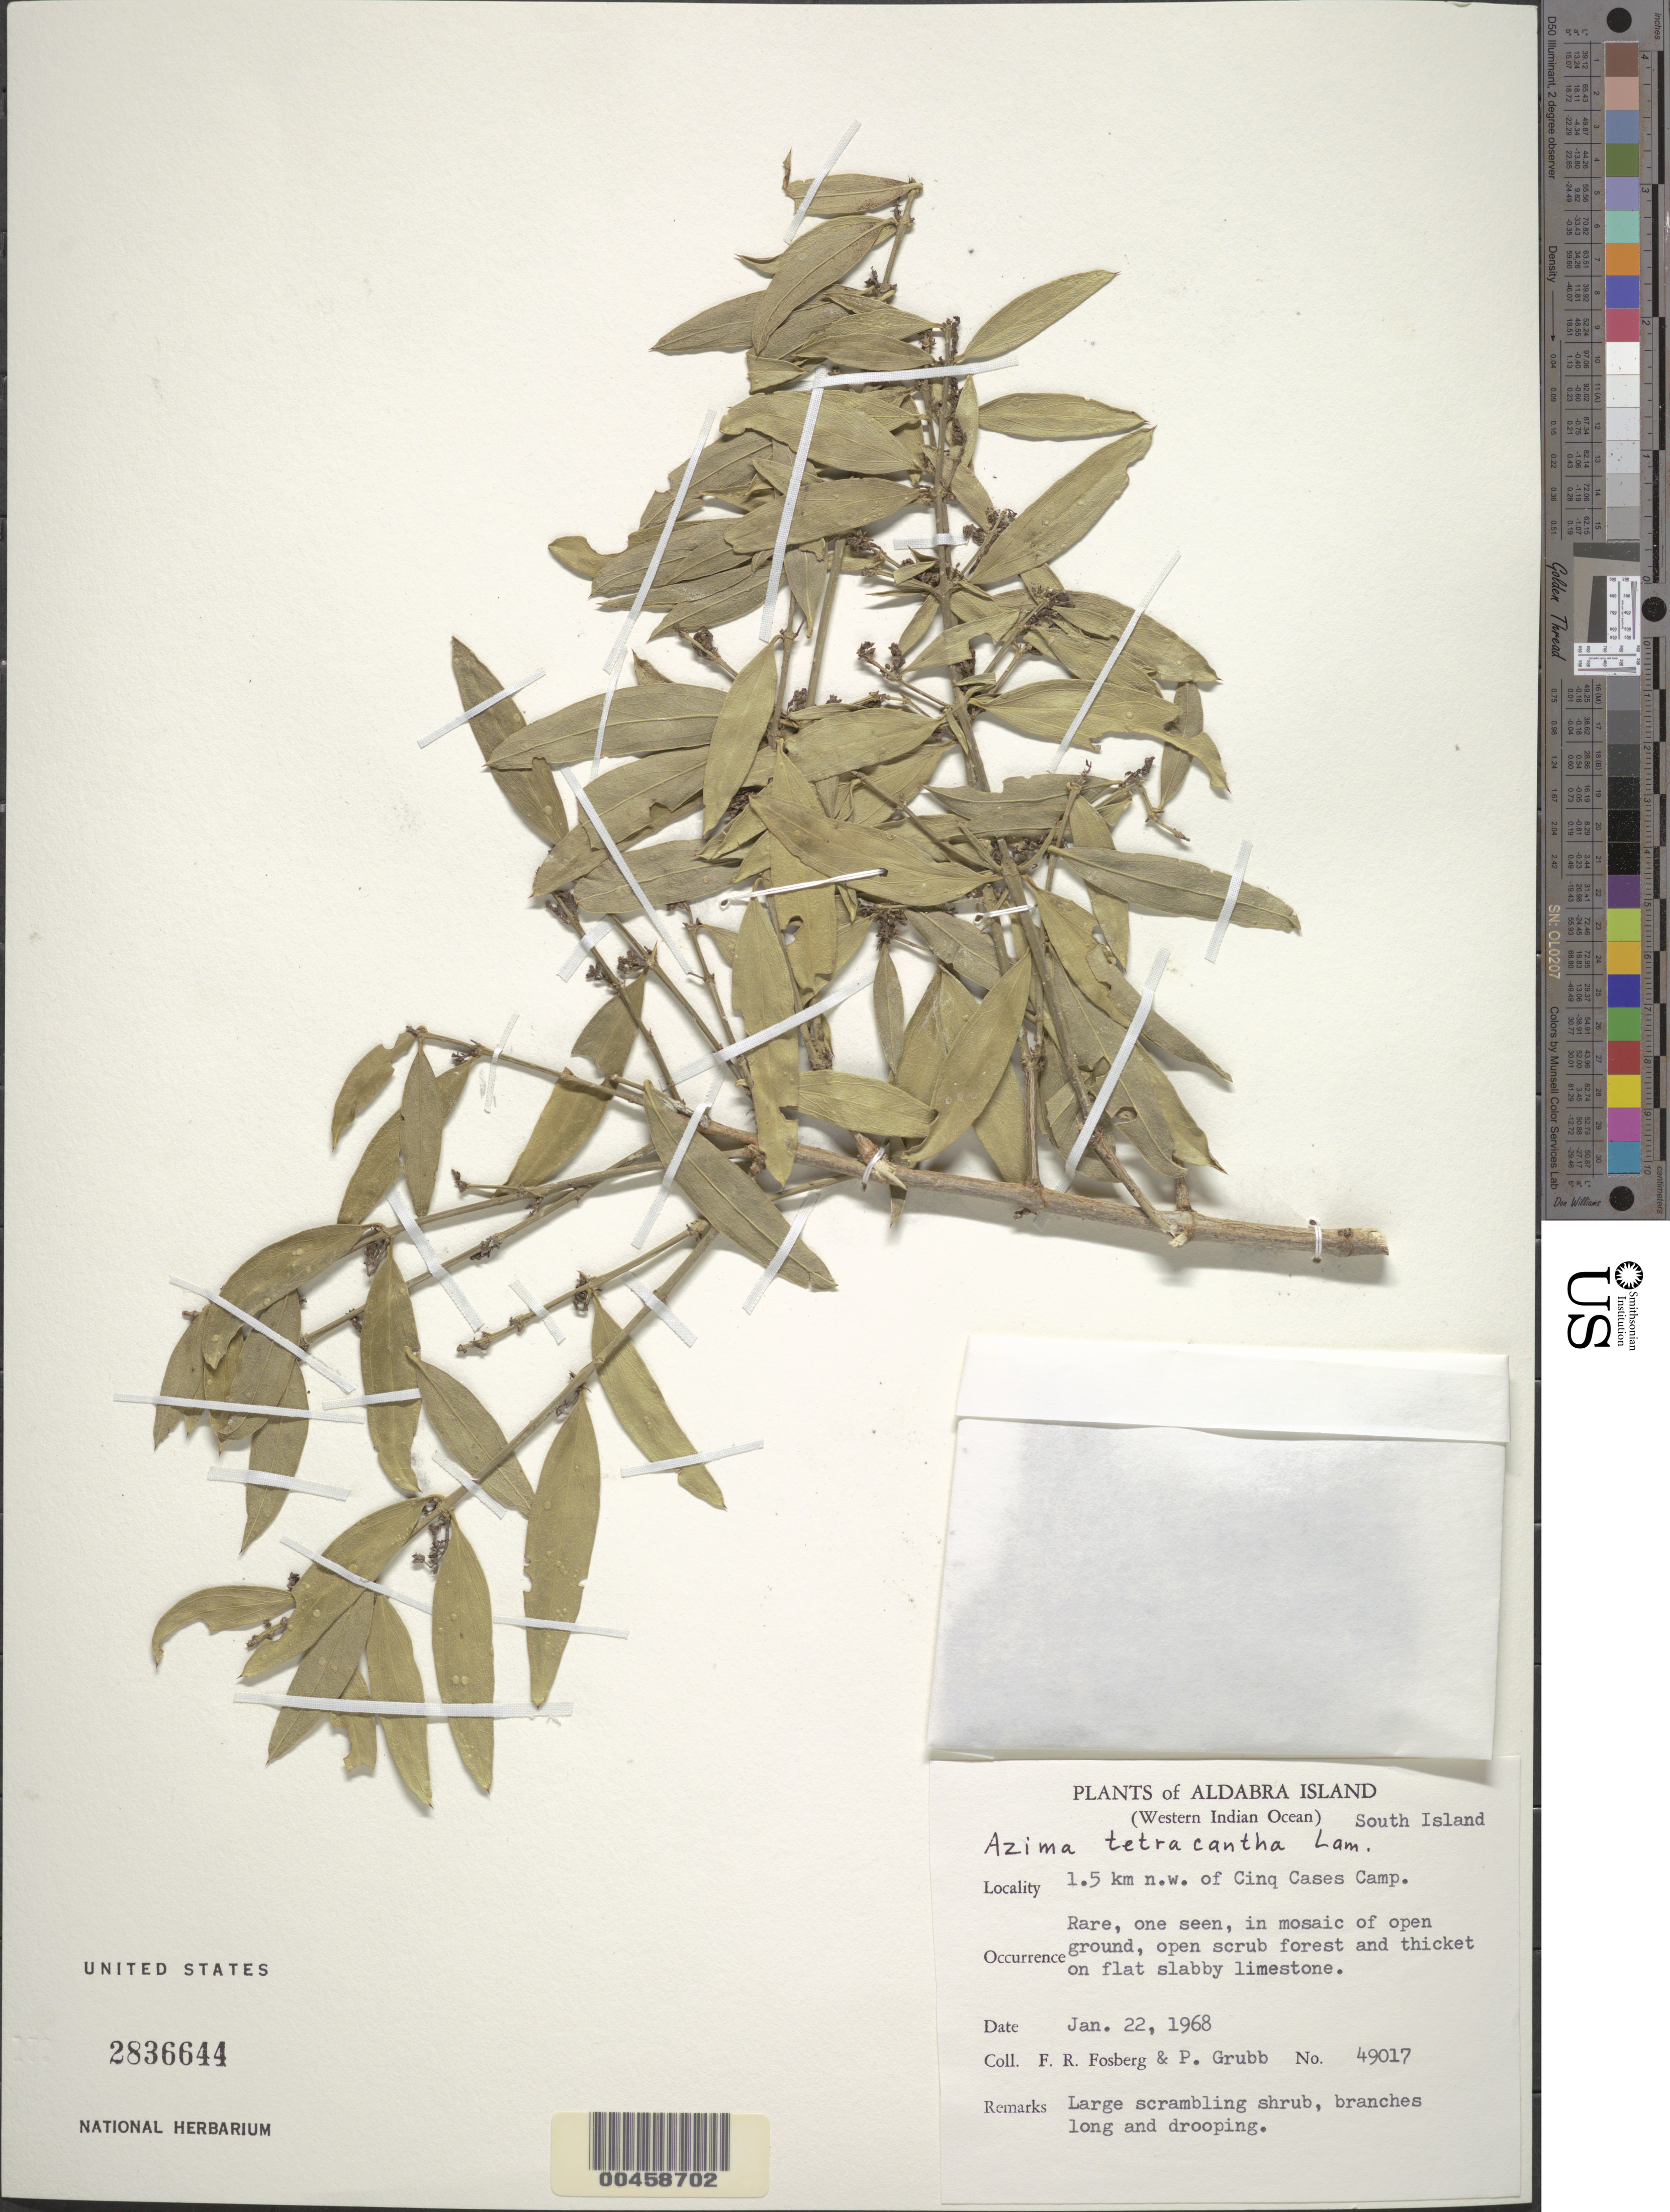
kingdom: Plantae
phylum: Tracheophyta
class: Magnoliopsida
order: Brassicales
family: Salvadoraceae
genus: Azima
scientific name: Azima tetracantha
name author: Lam.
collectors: F. R. Fosberg & P. J. Grubb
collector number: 49017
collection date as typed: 22 Jan 1968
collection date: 1968-01-22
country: Seychelles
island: Aldabra Atoll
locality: Ching Cases Camp, 1.5 km NW of [South Island part of Aldabra Island (Atoll)?] South Islet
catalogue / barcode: US 2836644